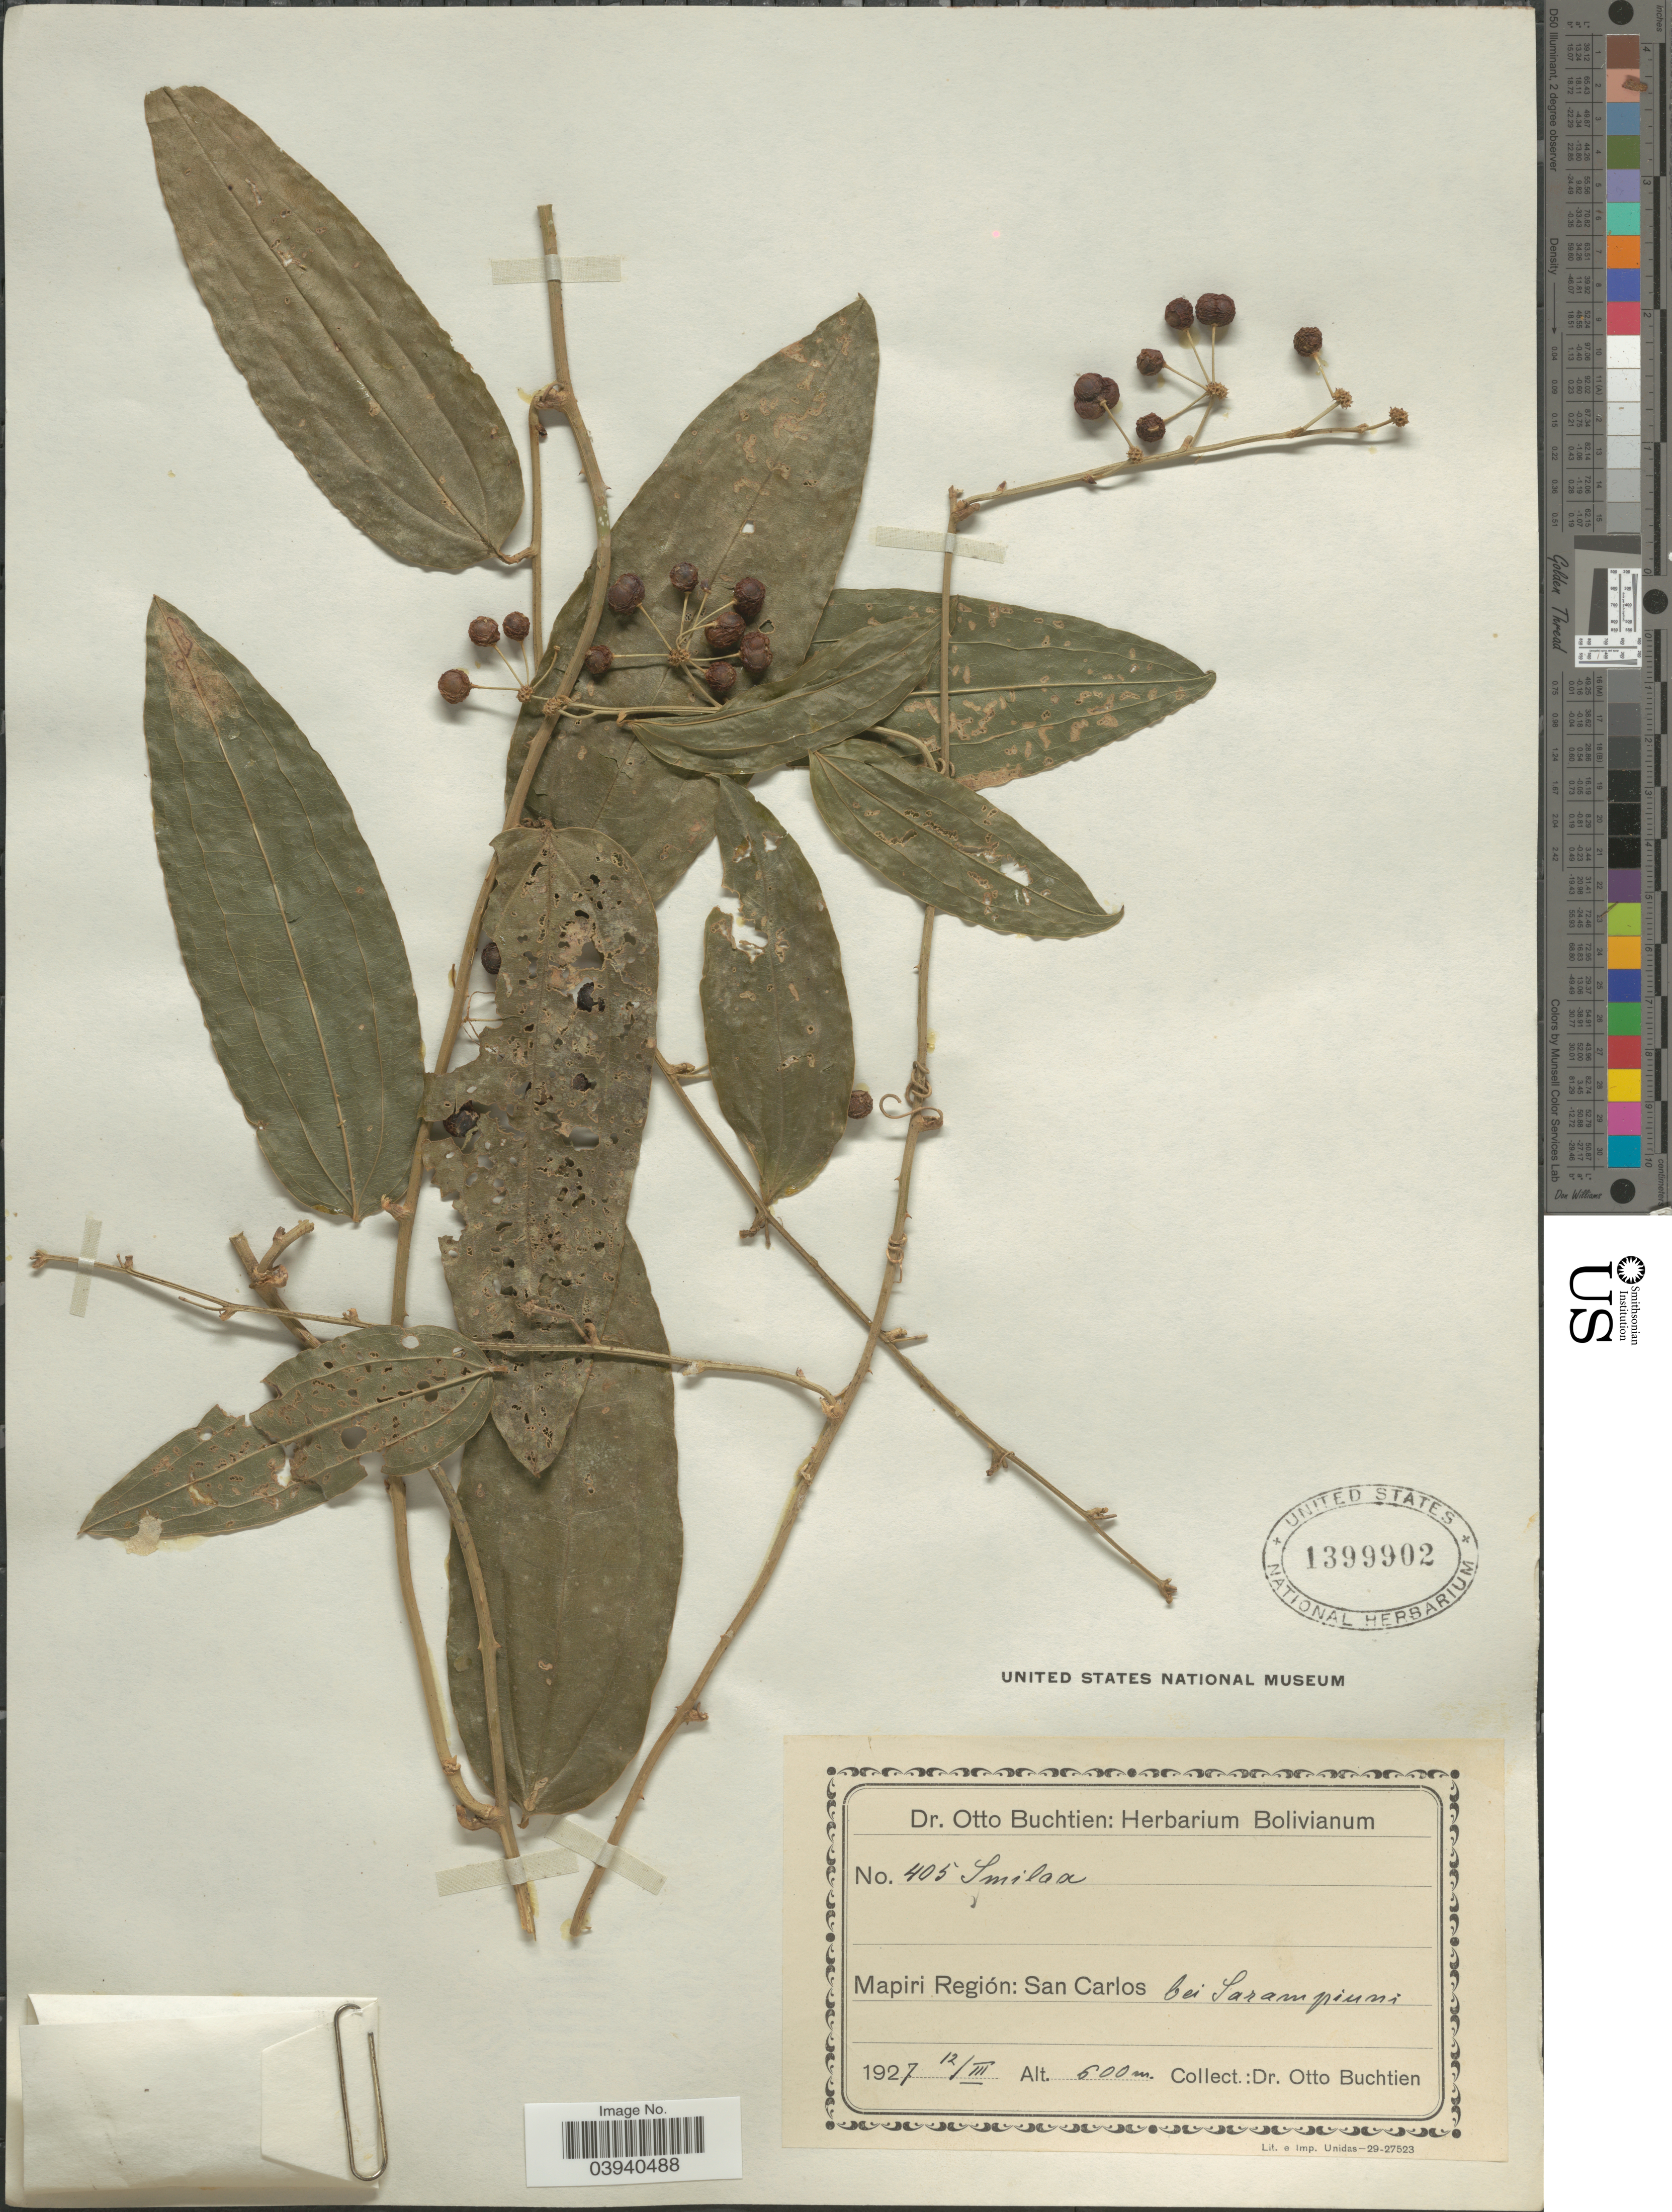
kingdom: Plantae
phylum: Tracheophyta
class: Liliopsida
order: Liliales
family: Smilacaceae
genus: Smilax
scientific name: Smilax sp.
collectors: O. Buchtien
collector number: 405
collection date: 1927-03-12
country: Bolivia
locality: Mapiri Región: San Carlos bei Sarampiuni.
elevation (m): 600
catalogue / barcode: US 1399902